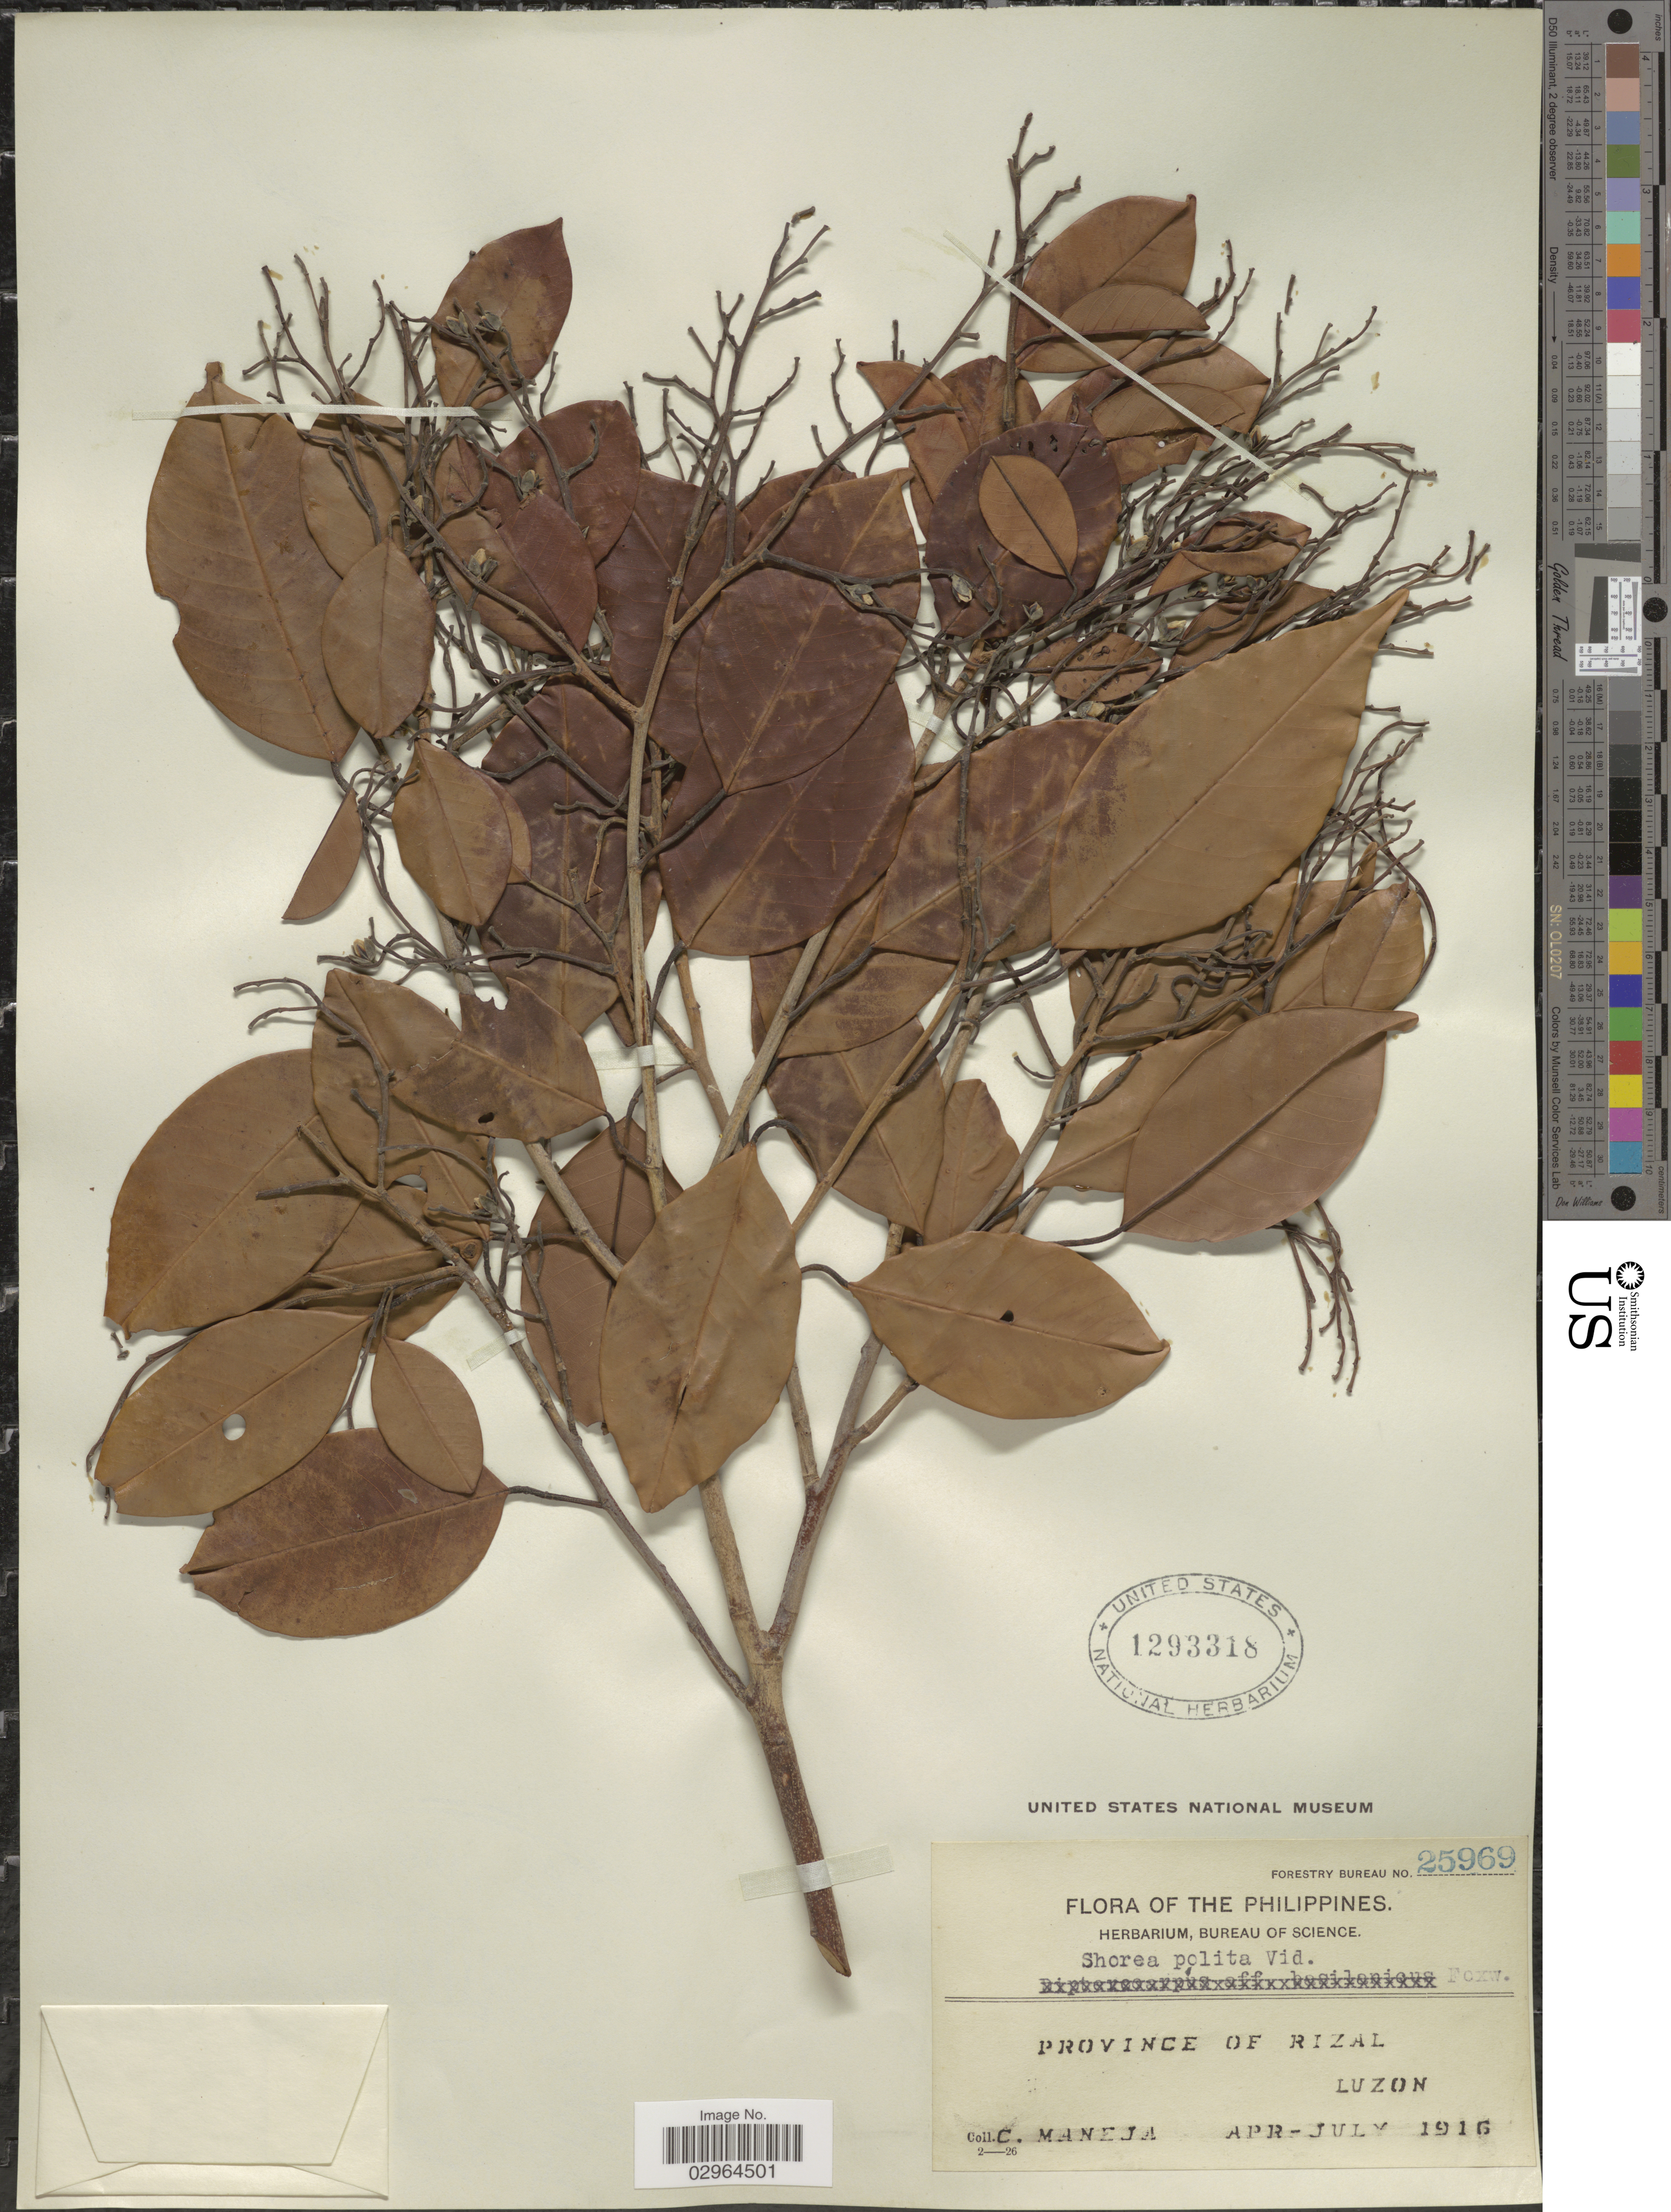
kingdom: Plantae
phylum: Tracheophyta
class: Magnoliopsida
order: Malvales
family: Dipterocarpaceae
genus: Anthoshorea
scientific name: Anthoshorea polita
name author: (S. Vidal) P.S. Ashton & J. Heck.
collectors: C. Maneja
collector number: Forestry Bureau 25969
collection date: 1916-04/1916-07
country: Philippines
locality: Province of Rizal, Luzon.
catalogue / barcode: US 1293318